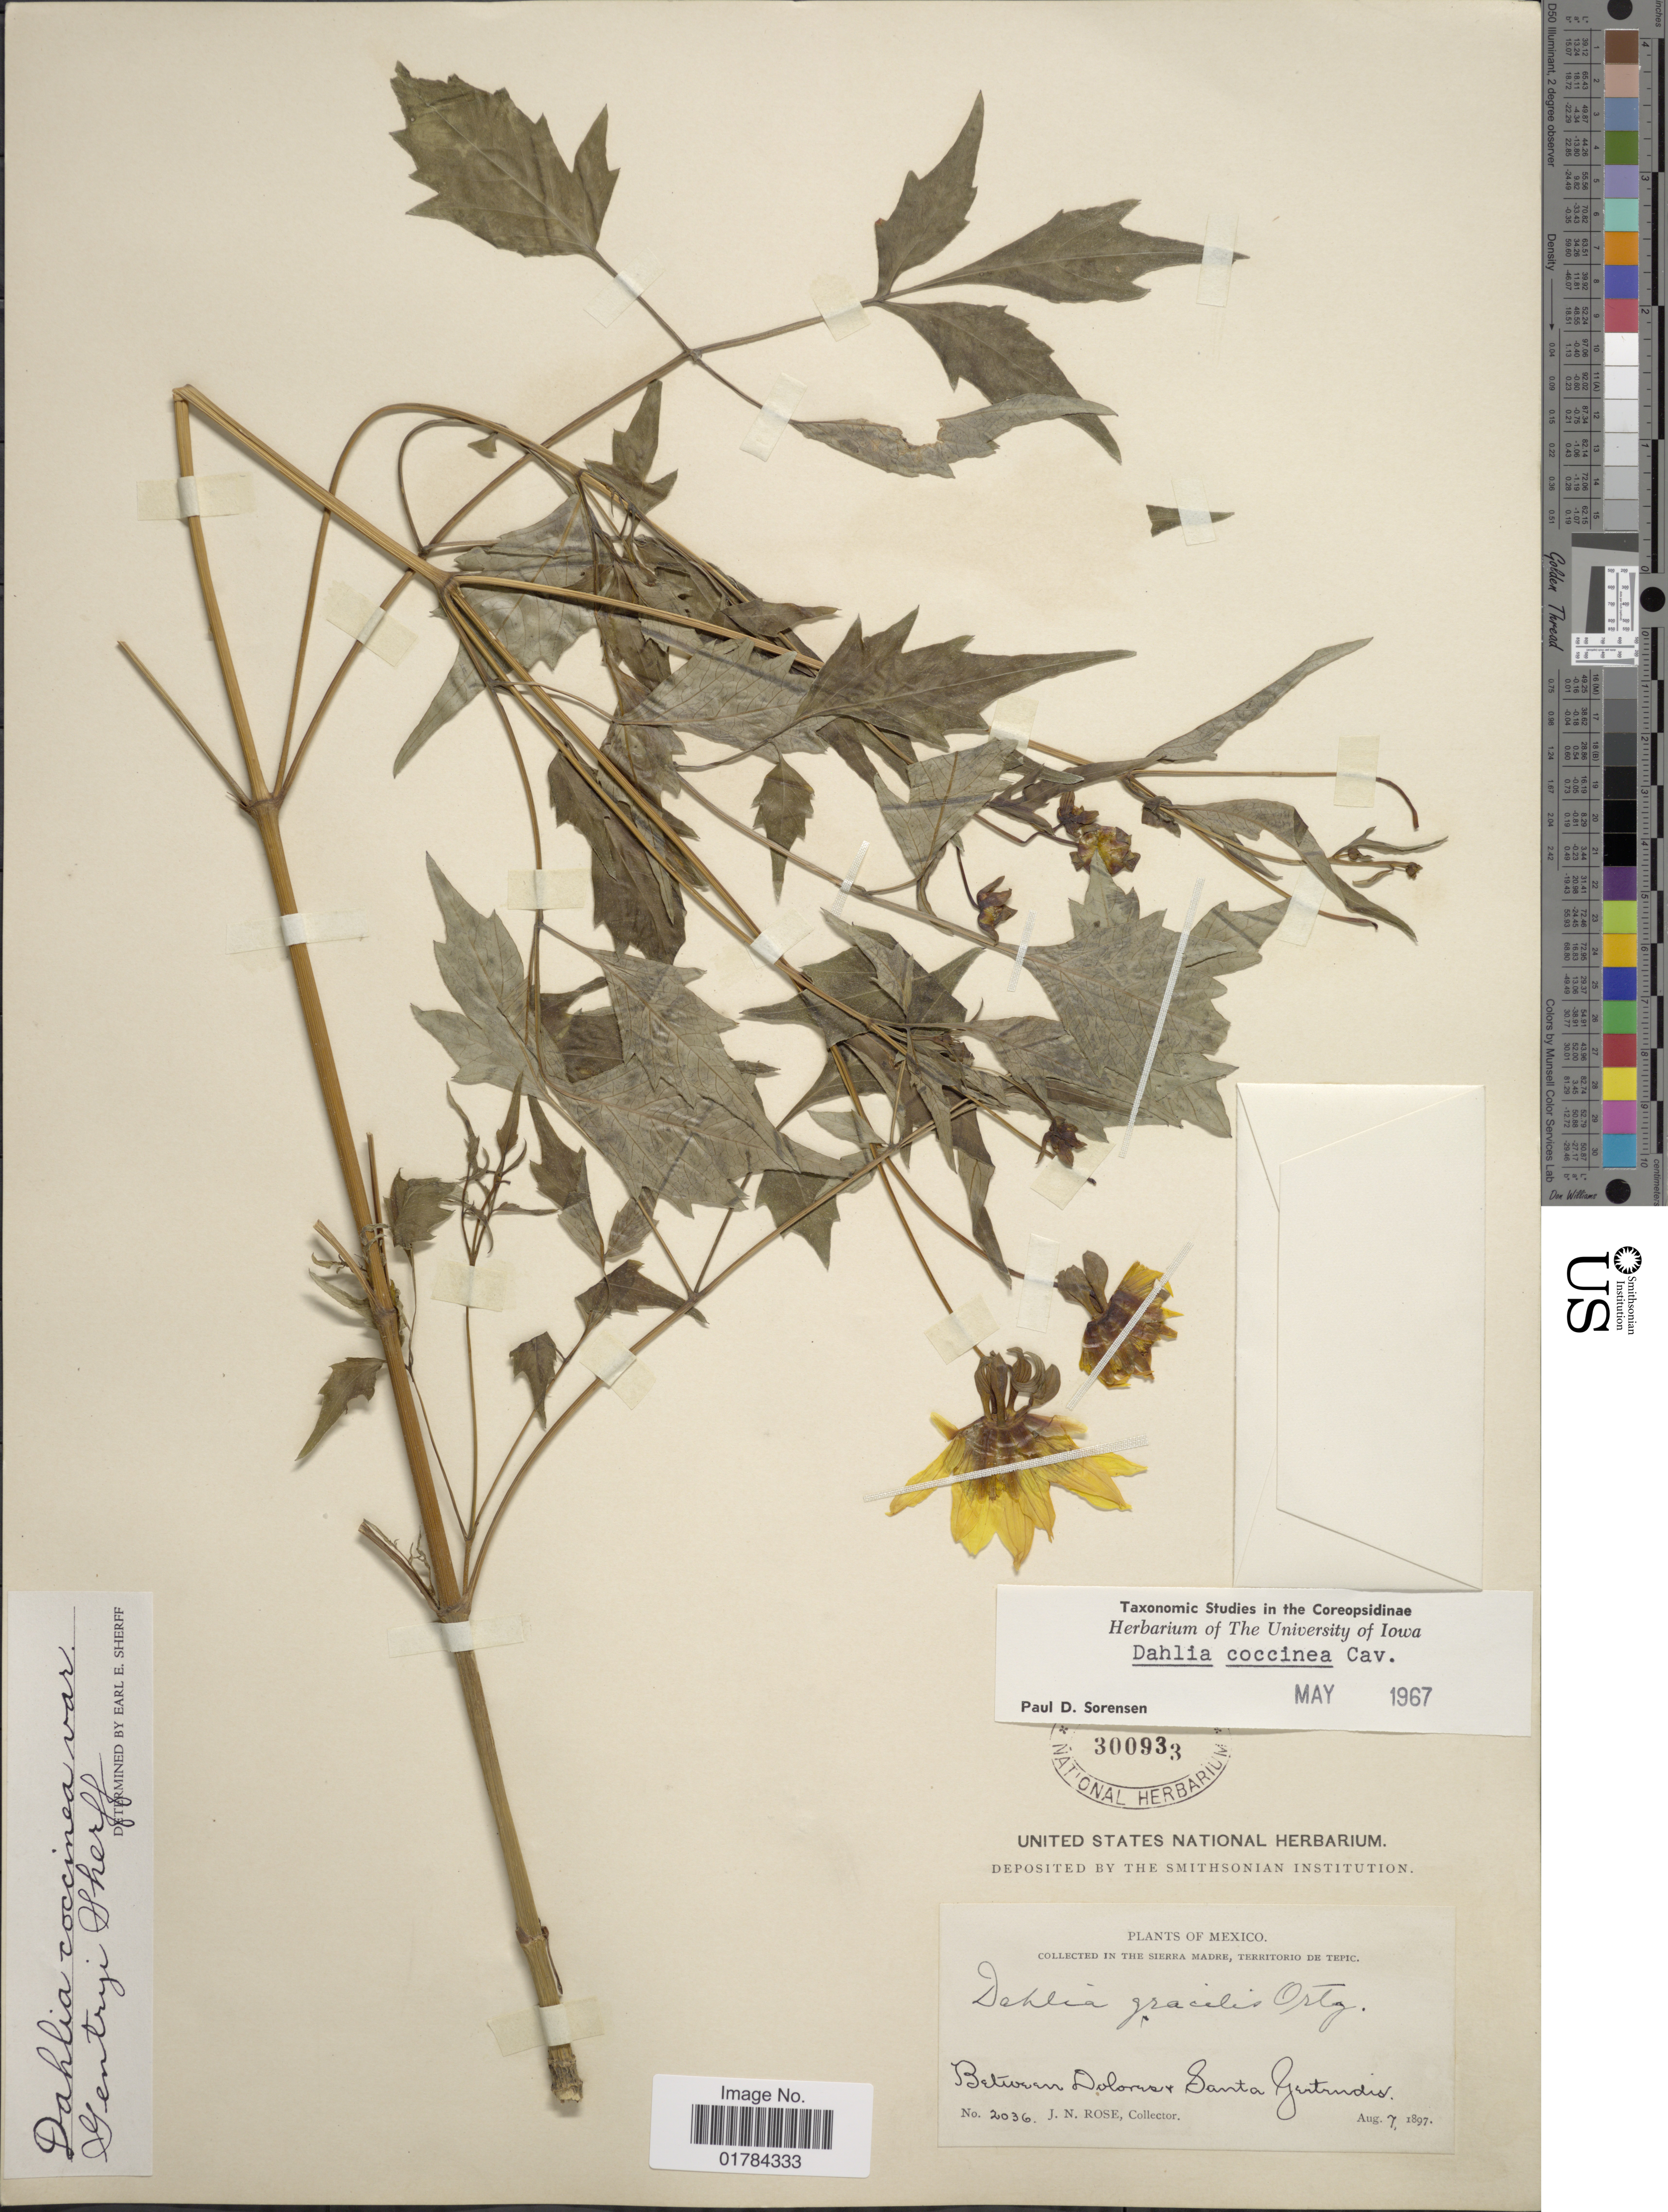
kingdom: Plantae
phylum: Tracheophyta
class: Magnoliopsida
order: Asterales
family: Asteraceae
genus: Dahlia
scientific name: Dahlia coccinea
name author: Cav.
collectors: J. N. Rose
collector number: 2036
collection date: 1897-08-07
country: Mexico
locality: Sierra Madre, Territorio de Tepic, between Dolores & Santa Gertrudis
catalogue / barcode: US 300933